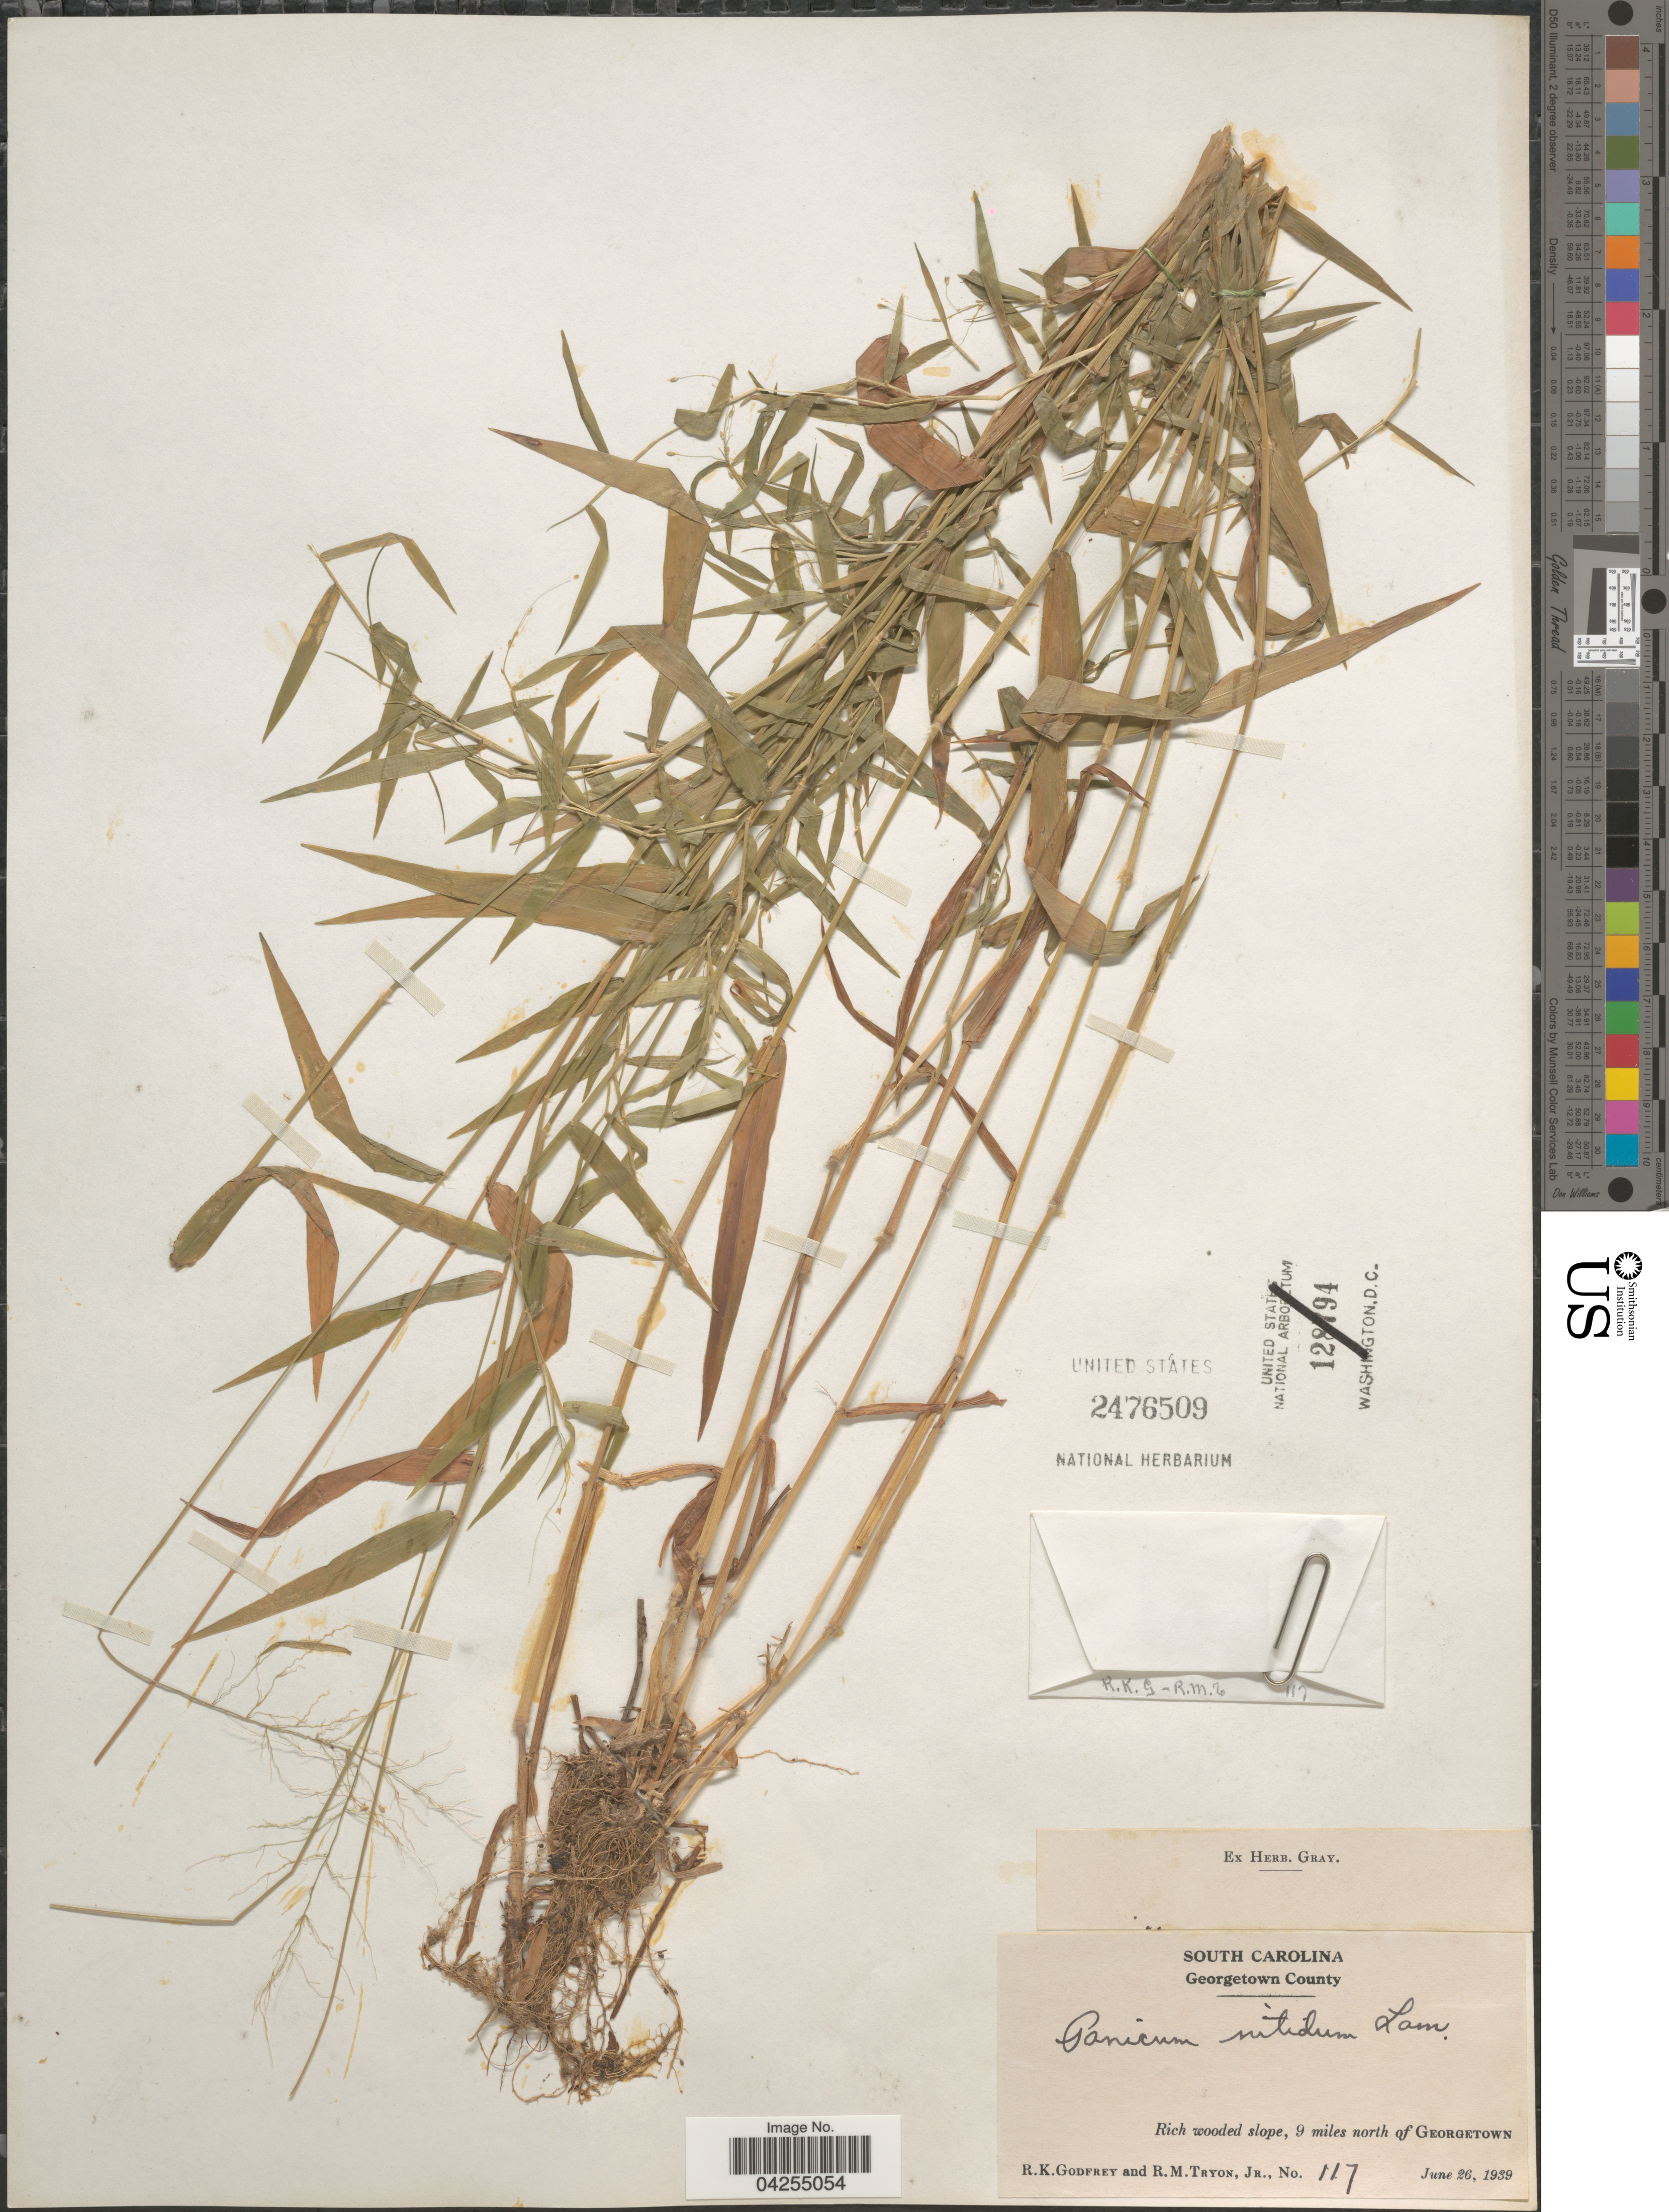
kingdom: Plantae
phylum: Tracheophyta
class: Liliopsida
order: Poales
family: Poaceae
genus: Dichanthelium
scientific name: Dichanthelium dichotomum var. dichotomum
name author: (L.) Gould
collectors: R. K. Godfrey & R. Tryon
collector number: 117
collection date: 1939-06-26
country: United States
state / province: South Carolina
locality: Georgetown County. Rich wooded slope, 9 miles north of Georgetown.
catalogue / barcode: US 2476509